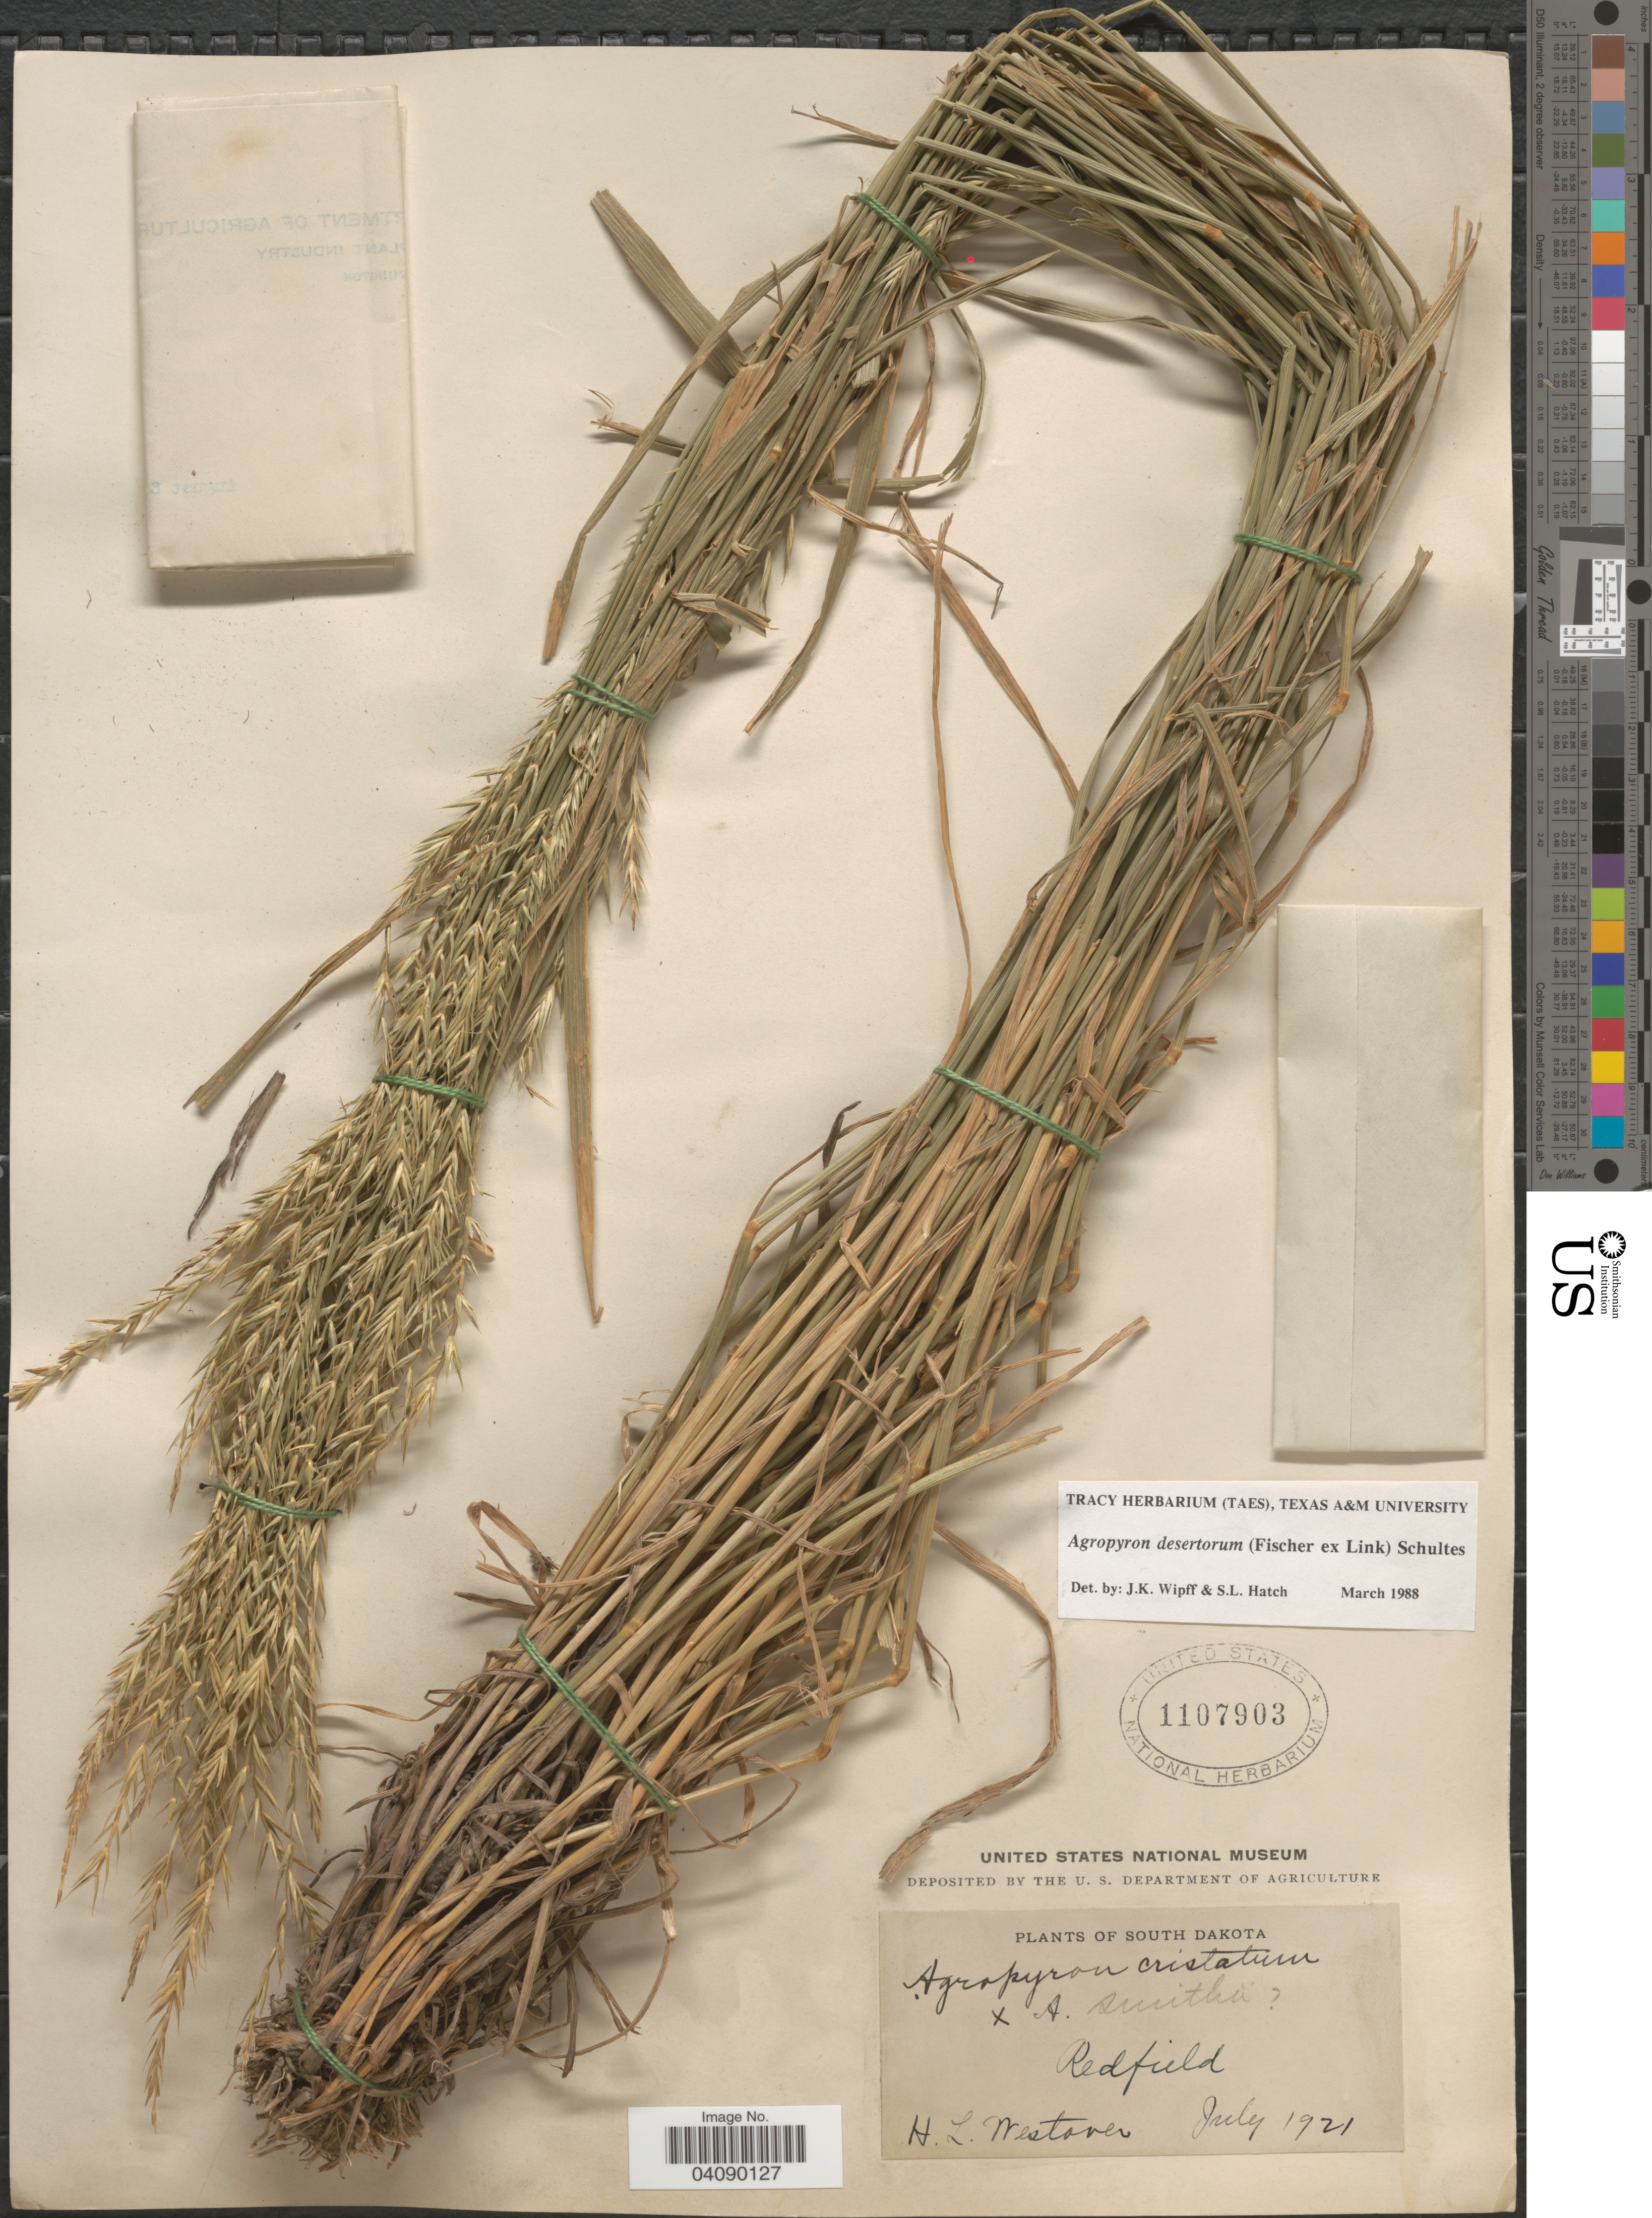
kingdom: Plantae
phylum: Tracheophyta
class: Liliopsida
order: Poales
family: Poaceae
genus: Agropyron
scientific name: Agropyron desertorum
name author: (Fisch. ex Link) Schult.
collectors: H. Westover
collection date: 1921-07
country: United States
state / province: South Dakota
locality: Redfield.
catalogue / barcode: US 1107903